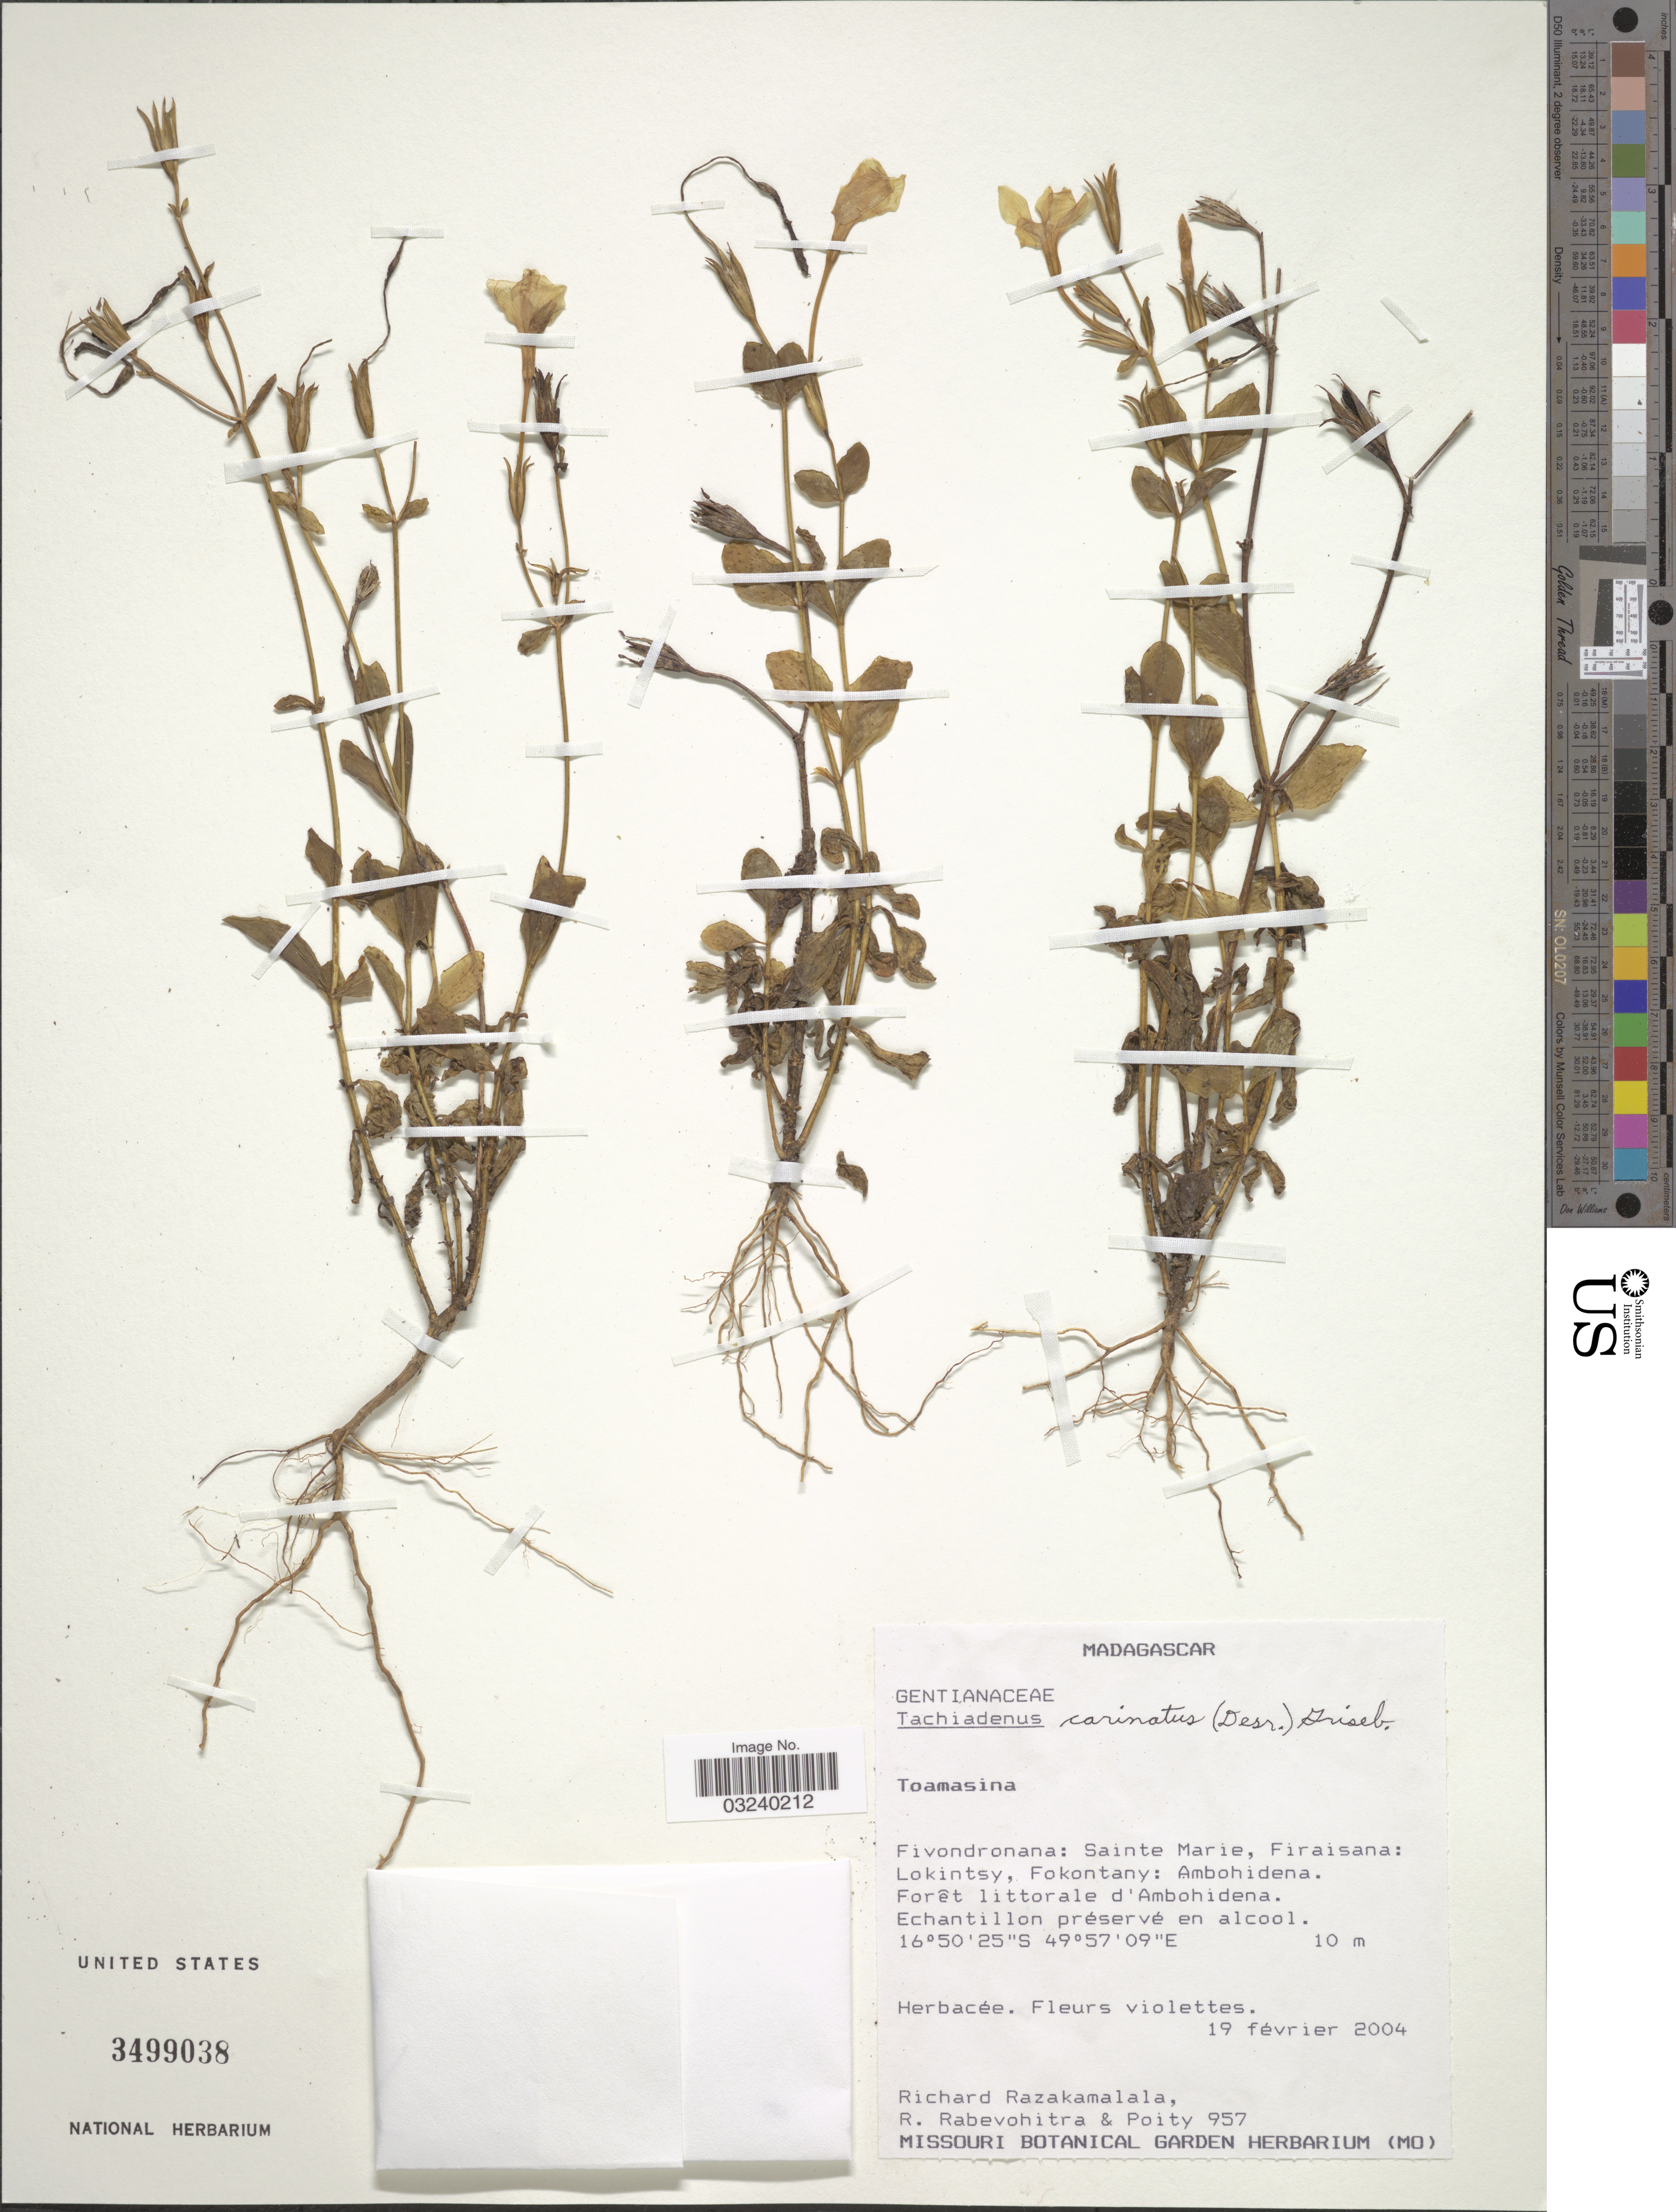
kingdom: Plantae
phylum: Tracheophyta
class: Magnoliopsida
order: Gentianales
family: Gentianaceae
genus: Tachiadenus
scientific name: Tachiadenus carinatus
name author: Griseb.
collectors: R. Razakamalala, R. Rabevohitra & -. Poity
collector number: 957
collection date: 2004-02-19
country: Madagascar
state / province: Analanjirofo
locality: Fivondronana: Sainte Marie, Firaisana: Lokintsy, Fokontany: Ambohidena. Forêt littorale d'Ambohidena.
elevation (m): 10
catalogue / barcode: US 3499038